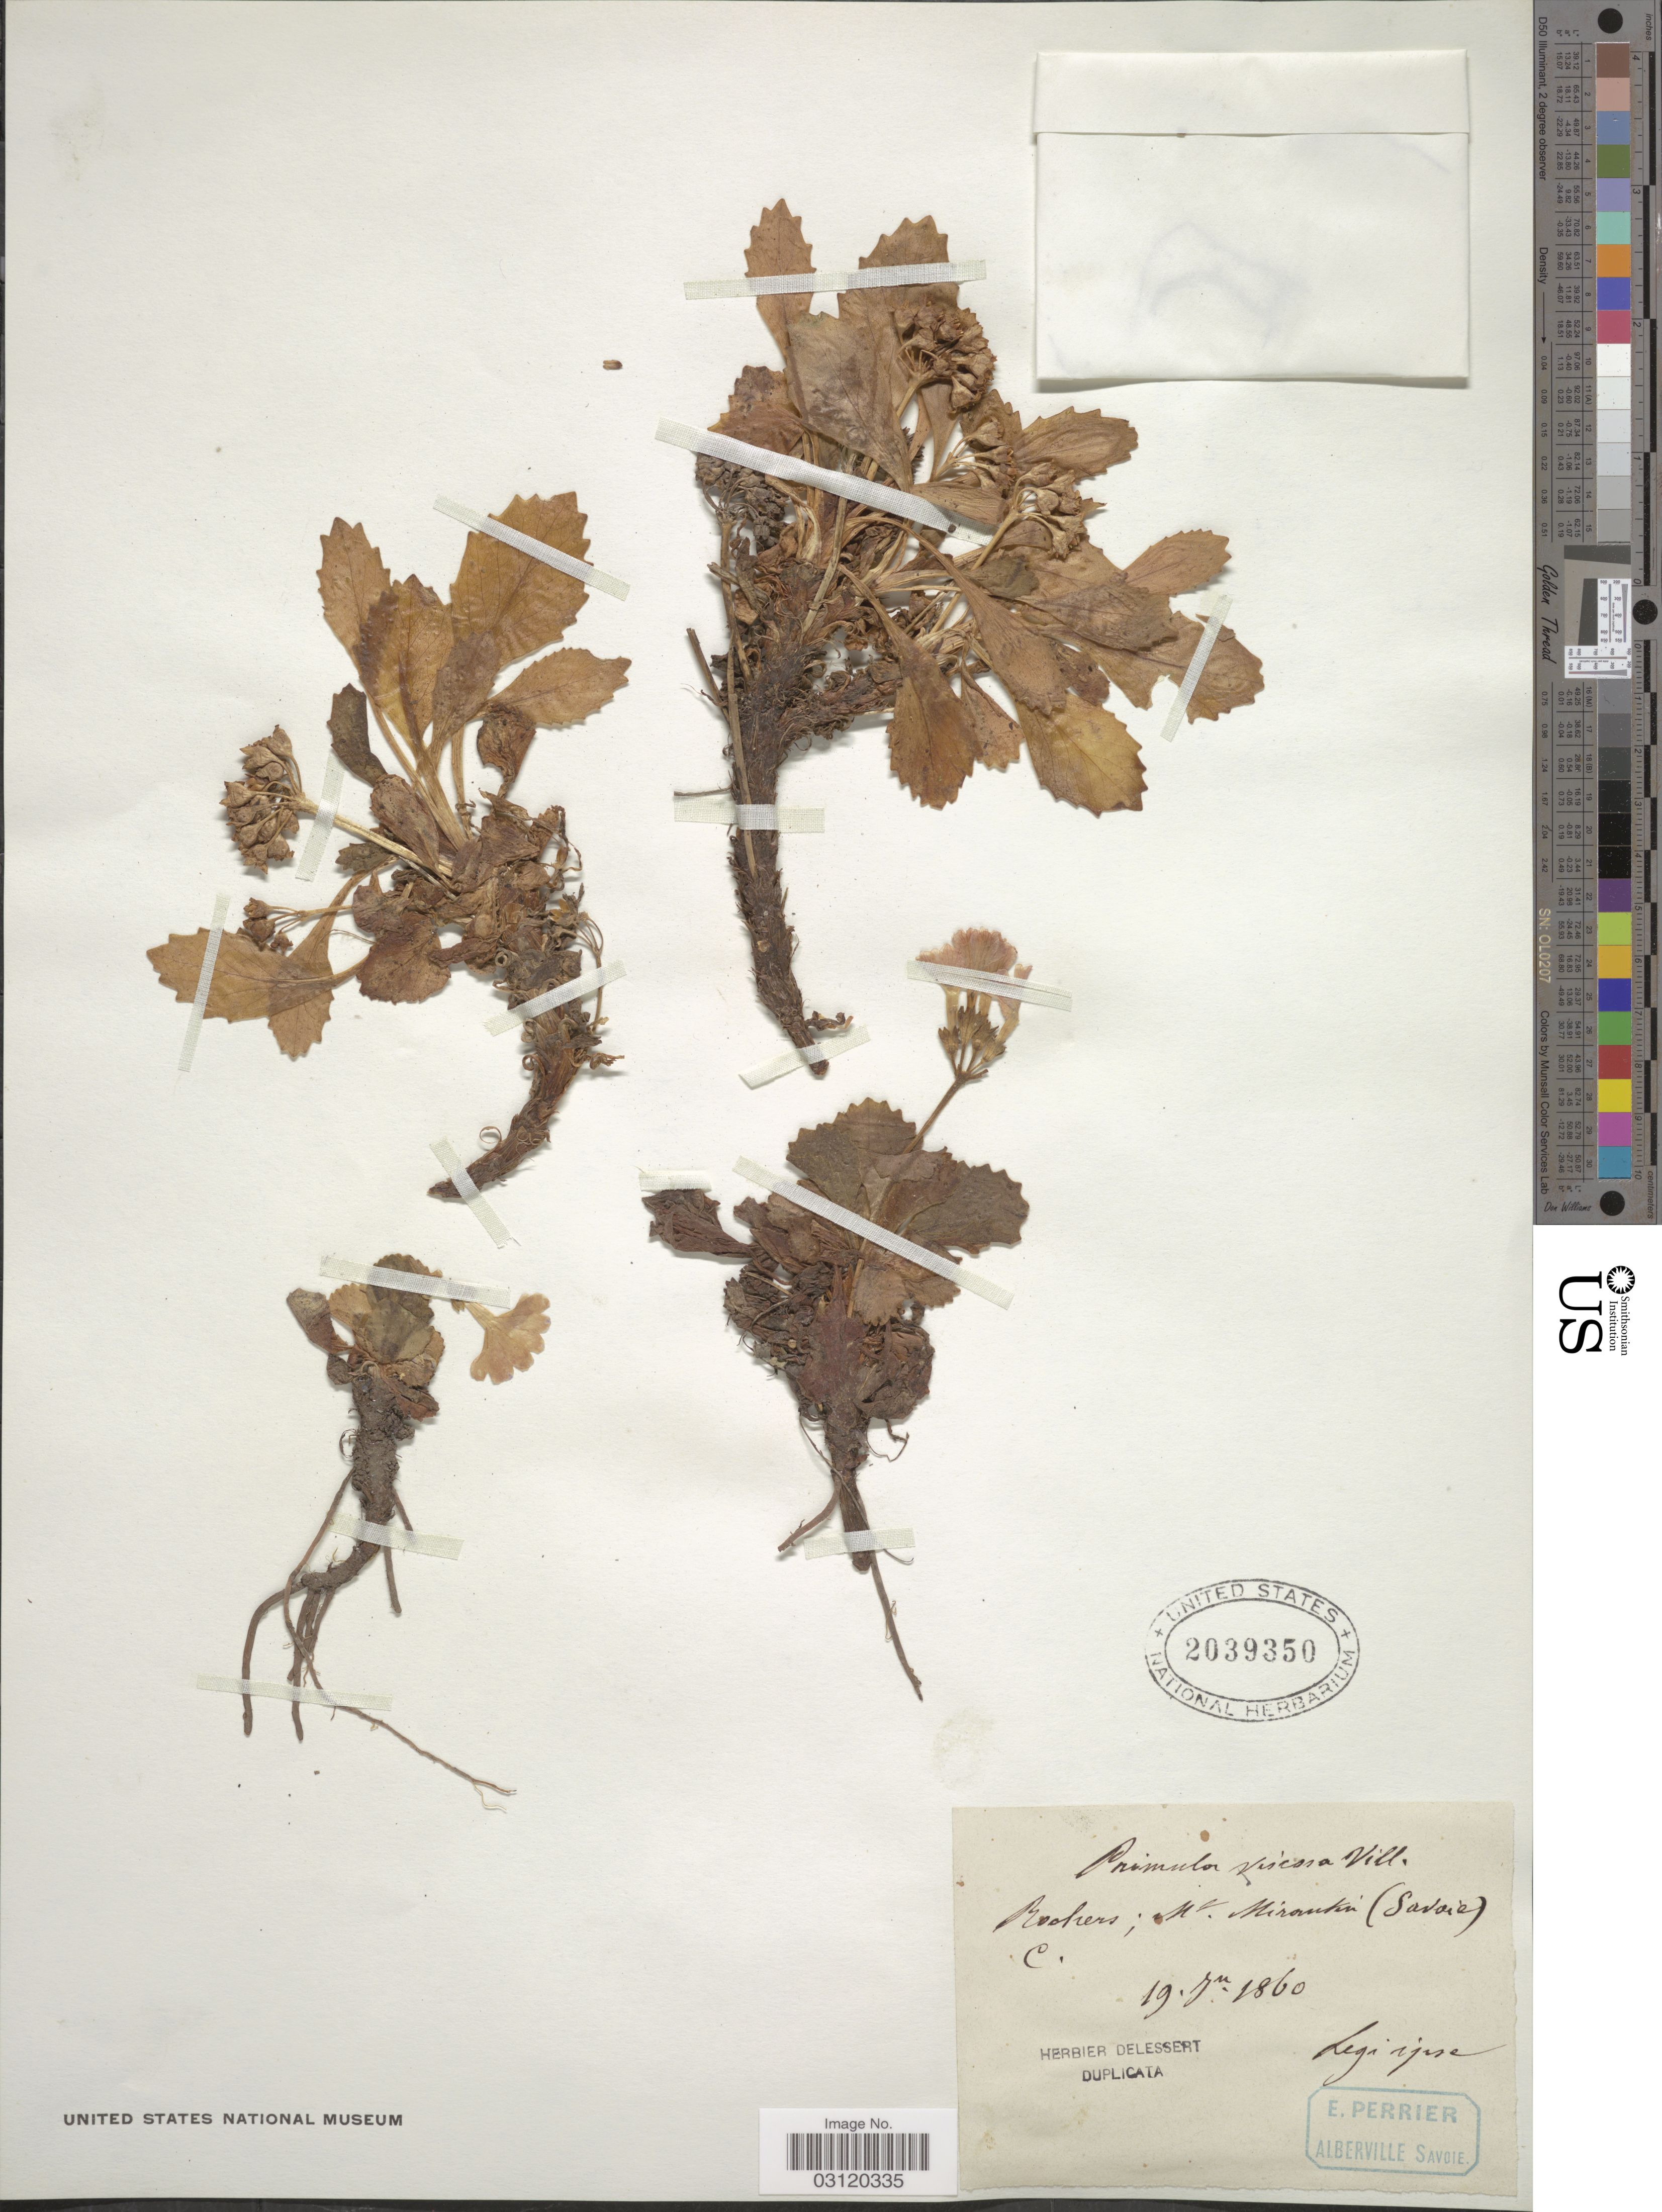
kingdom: Plantae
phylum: Tracheophyta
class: Magnoliopsida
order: Ericales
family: Primulaceae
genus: Primula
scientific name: Primula viscosa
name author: Vill.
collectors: -. Delessert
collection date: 1860-07-19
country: France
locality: Rochers, Mt. Miromkin (Savoie).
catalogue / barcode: US 2039350